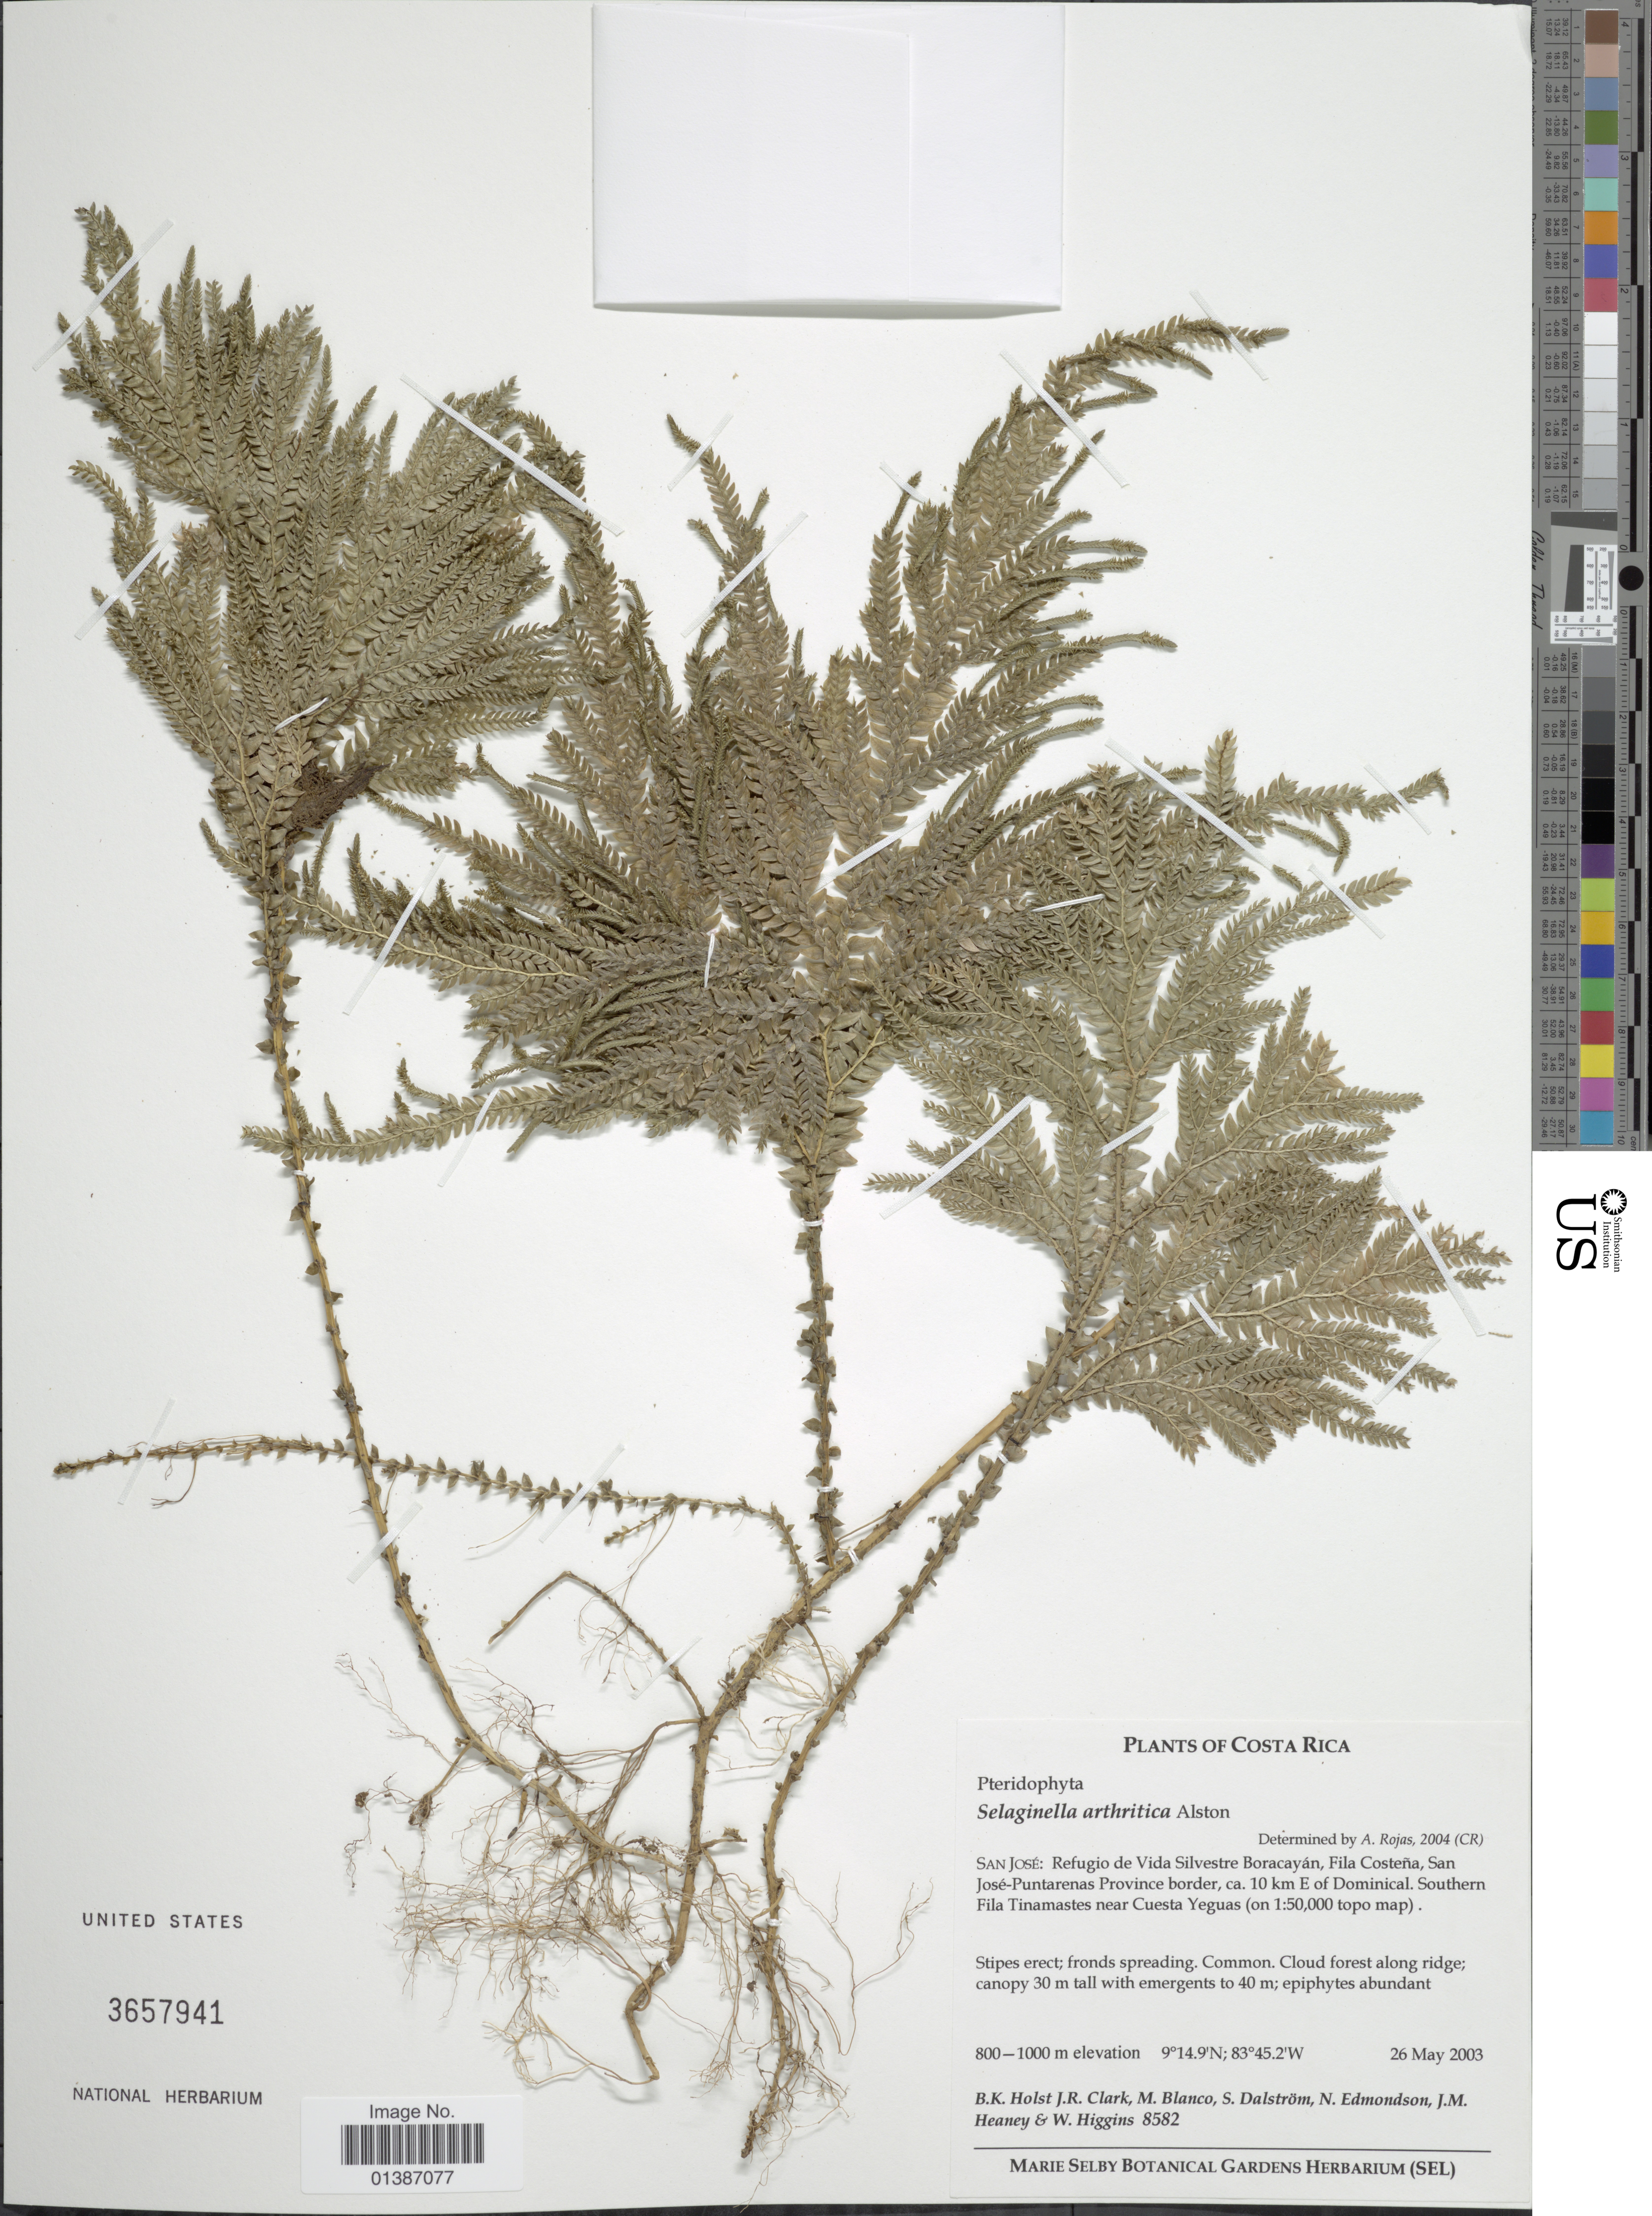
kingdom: Plantae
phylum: Tracheophyta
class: Lycopodiopsida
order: Selaginellales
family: Selaginellaceae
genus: Selaginella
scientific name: Selaginella arthritica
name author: Alston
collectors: B. Holst, J. R. Clark, M. Blanco, S. Dalström & et al.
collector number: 8582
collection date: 2003-05-26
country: Costa Rica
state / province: San José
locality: San José: Refugio de Vida Silvestre Boracayán, Fila Costeña, San José-Puntarenas Province border, ca. 10 km E of Dominical. Southern Fila Tinamastes near Cuesta Yegues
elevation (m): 800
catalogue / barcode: US 3657941